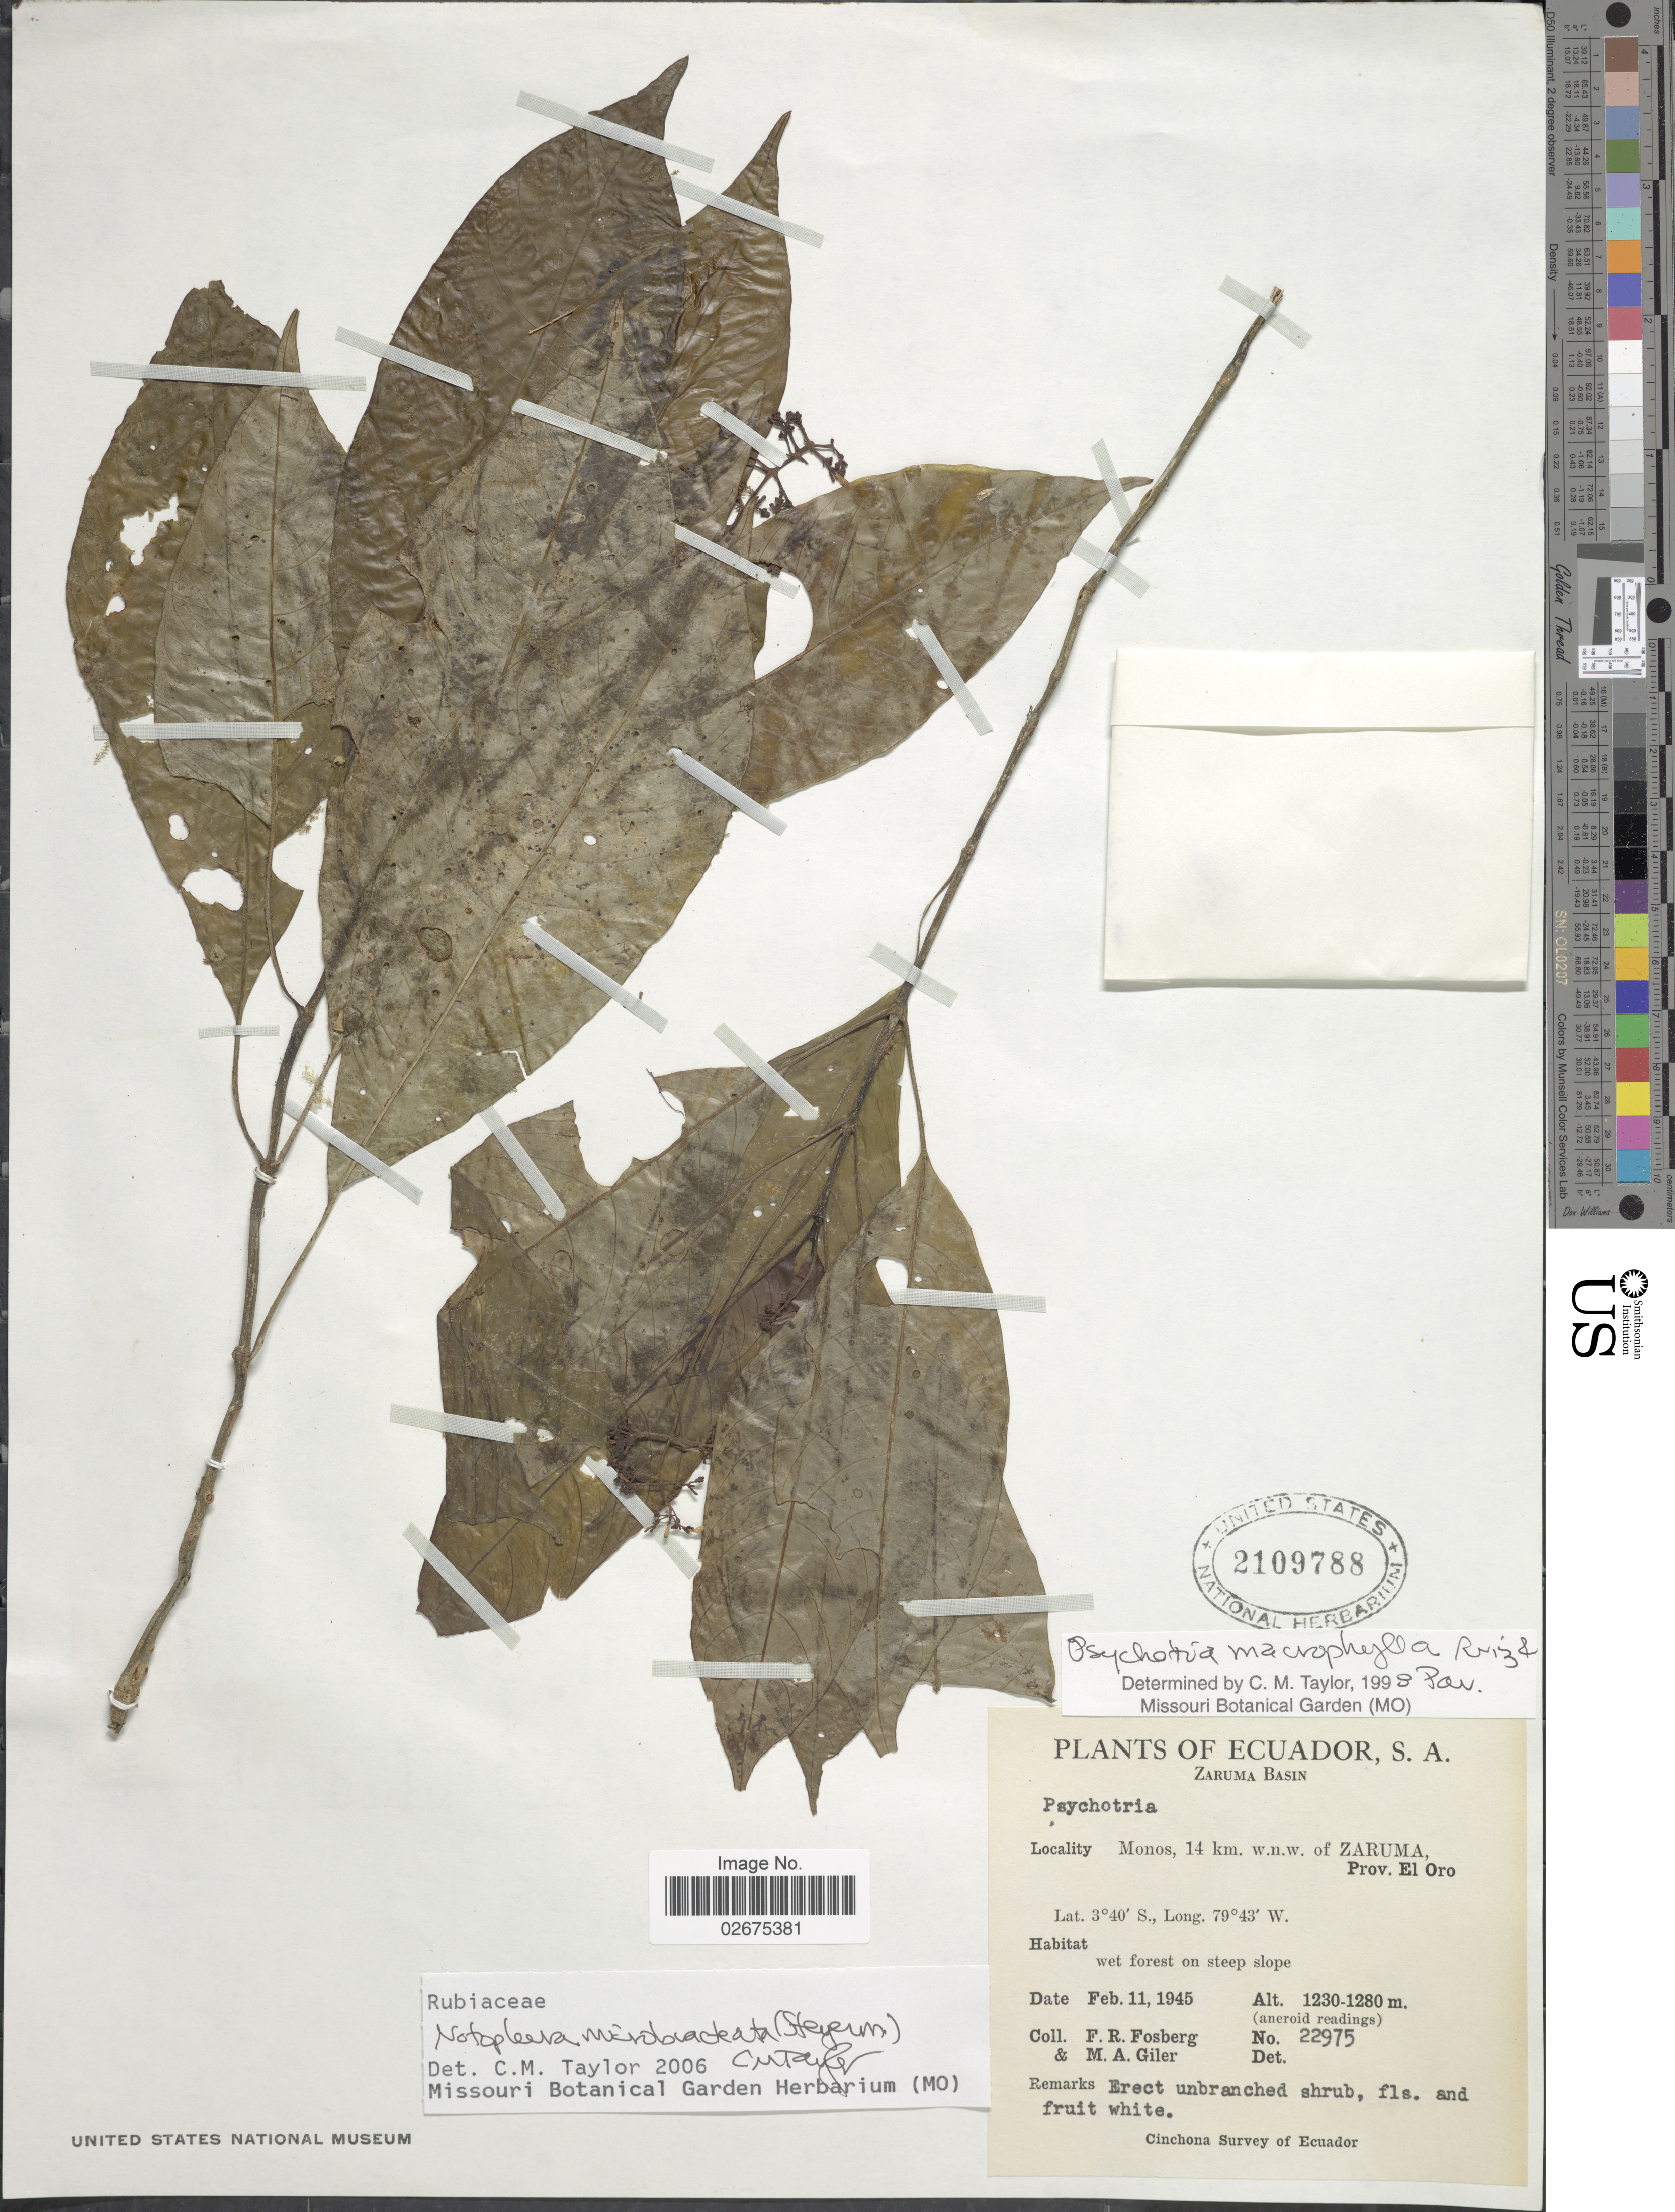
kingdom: Plantae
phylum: Tracheophyta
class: Magnoliopsida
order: Gentianales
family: Rubiaceae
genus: Notopleura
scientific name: Notopleura microbracteata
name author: (Steyerm.) C.M. Taylor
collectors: F. R. Fosberg & M. Giler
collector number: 22975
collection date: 1945-02-11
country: Ecuador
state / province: El Oro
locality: Zaruma Basin, Monos, 14 km w.n.w. of Zaruma, wet forest on steep slope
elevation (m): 1230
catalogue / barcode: US 2109788